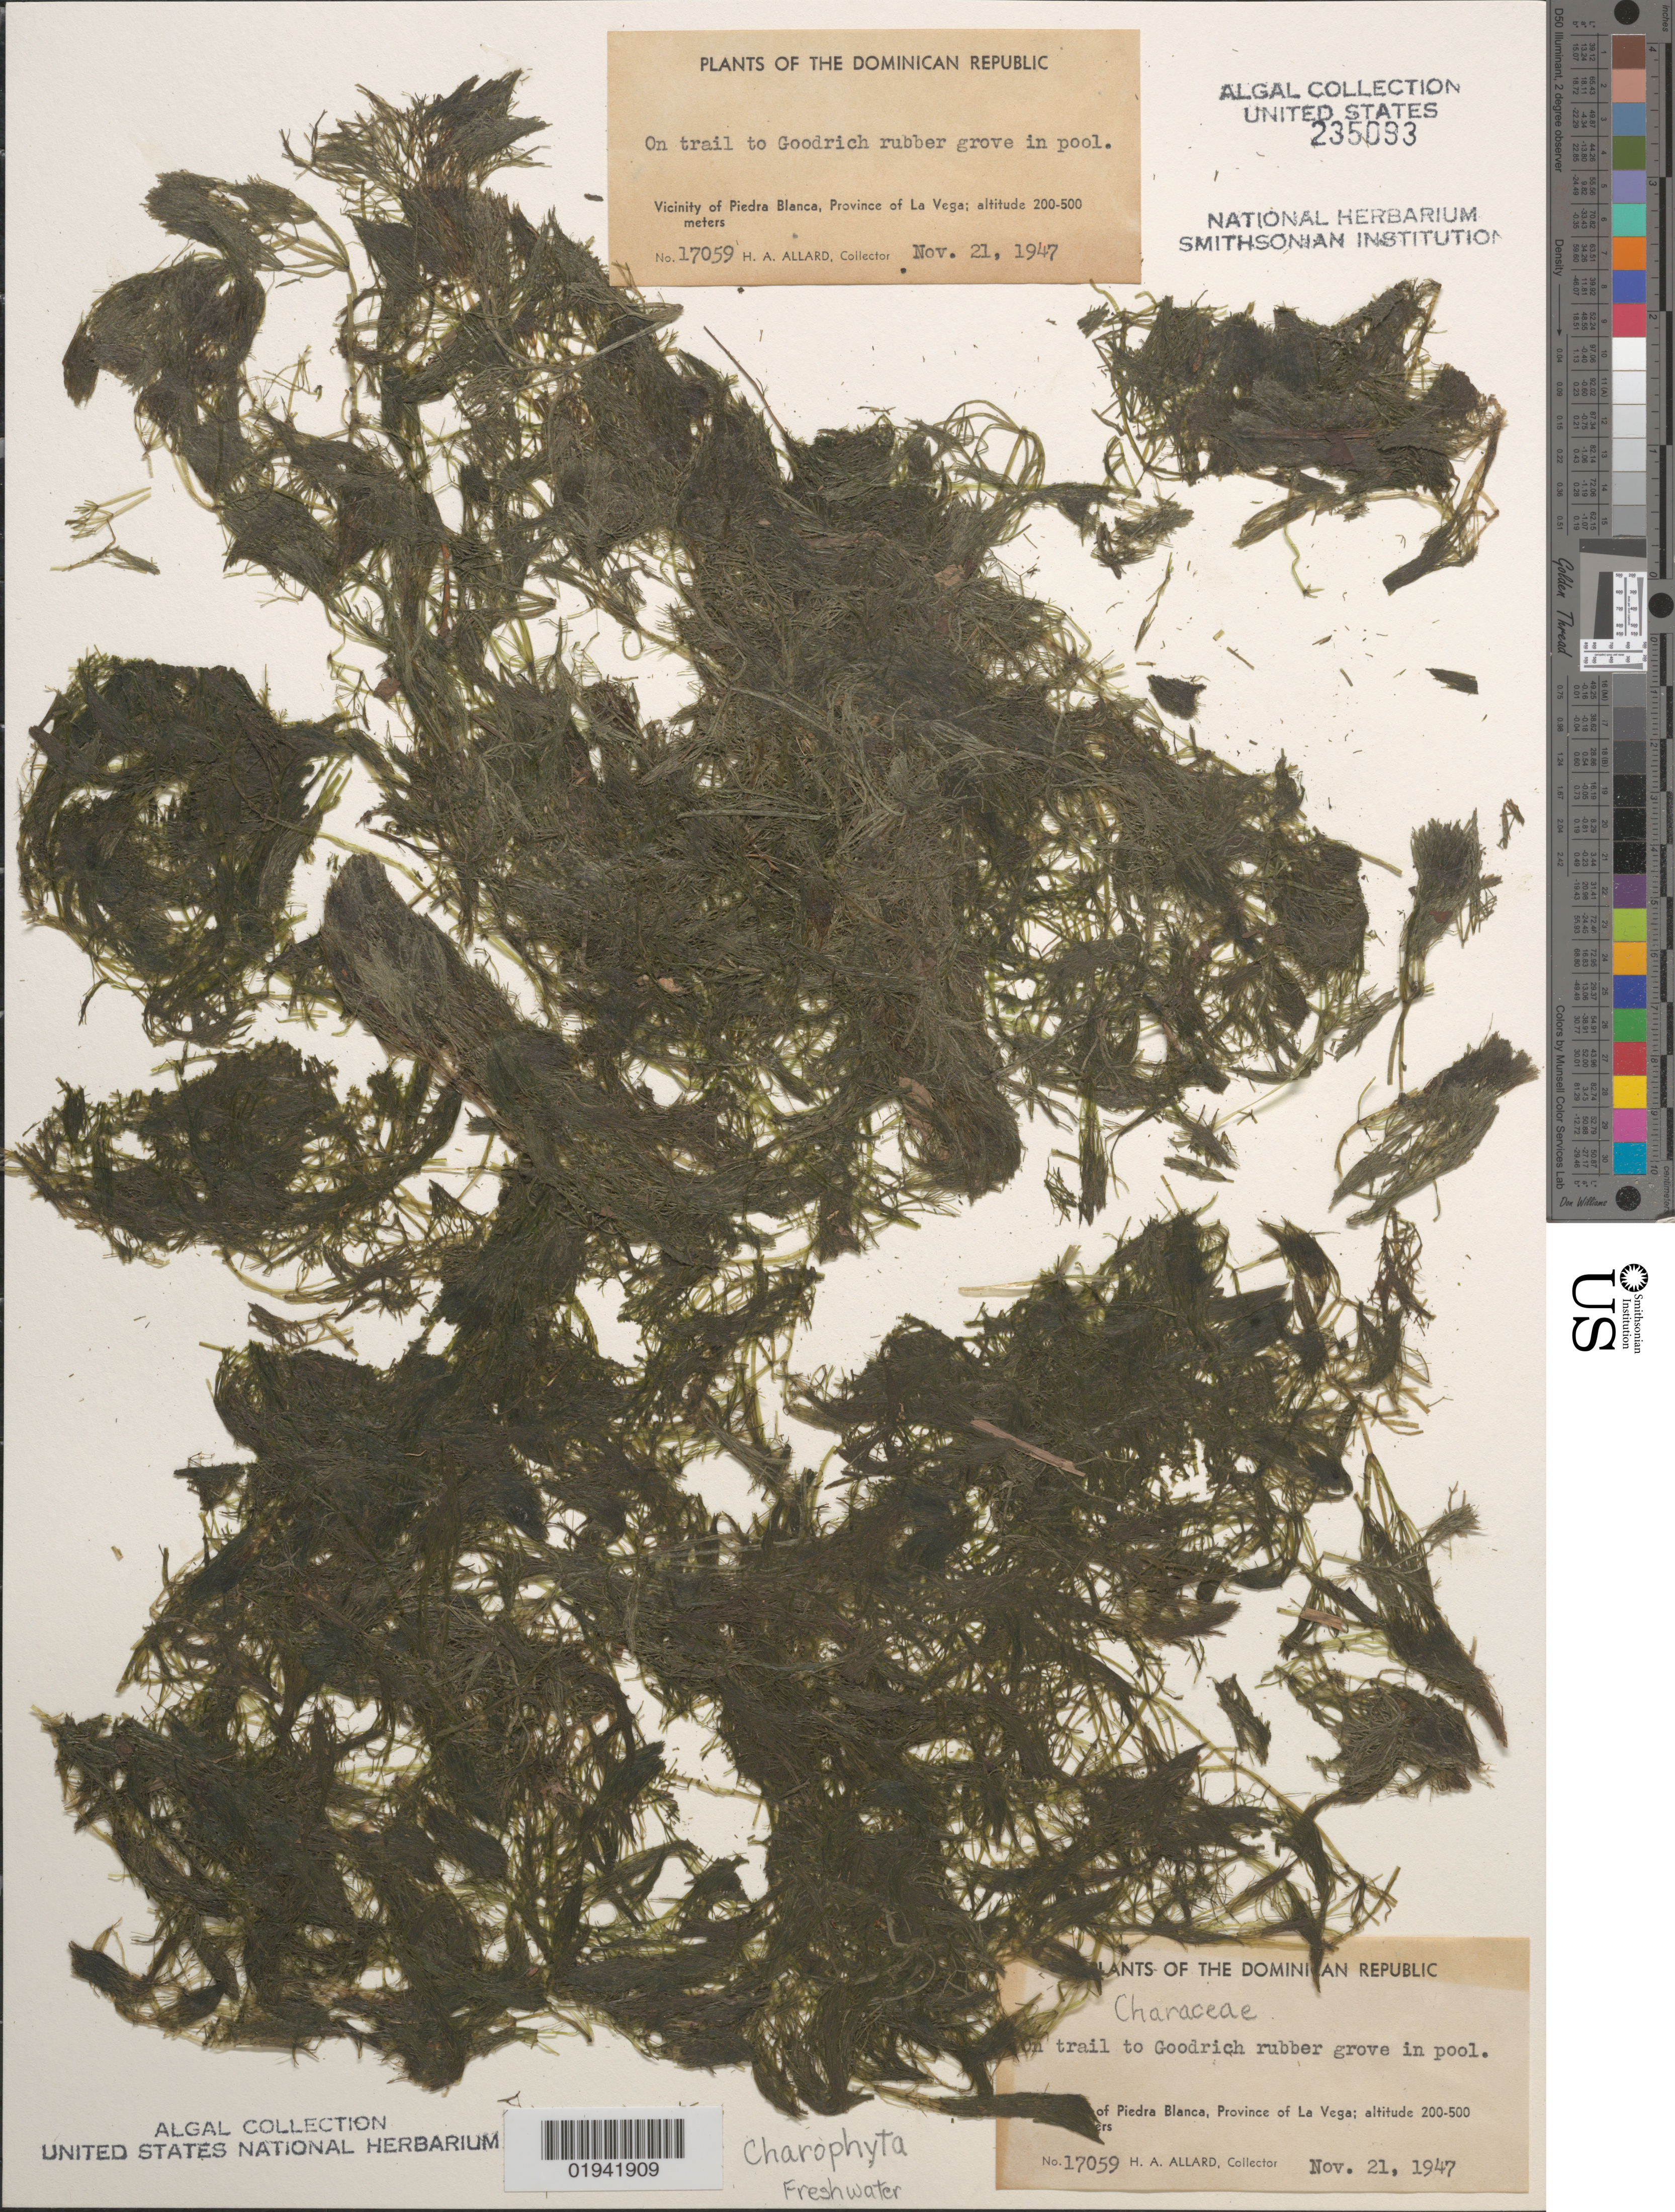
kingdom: Plantae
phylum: Charophyta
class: Charophyceae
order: Charales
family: Characeae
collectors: H. A. Allard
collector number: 17059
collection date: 1947-11-21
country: Dominican Republic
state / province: La Vega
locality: On trail to Goodrich rubber grove in pool. Vicinity of Piedra Blanca.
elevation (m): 200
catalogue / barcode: US 235093